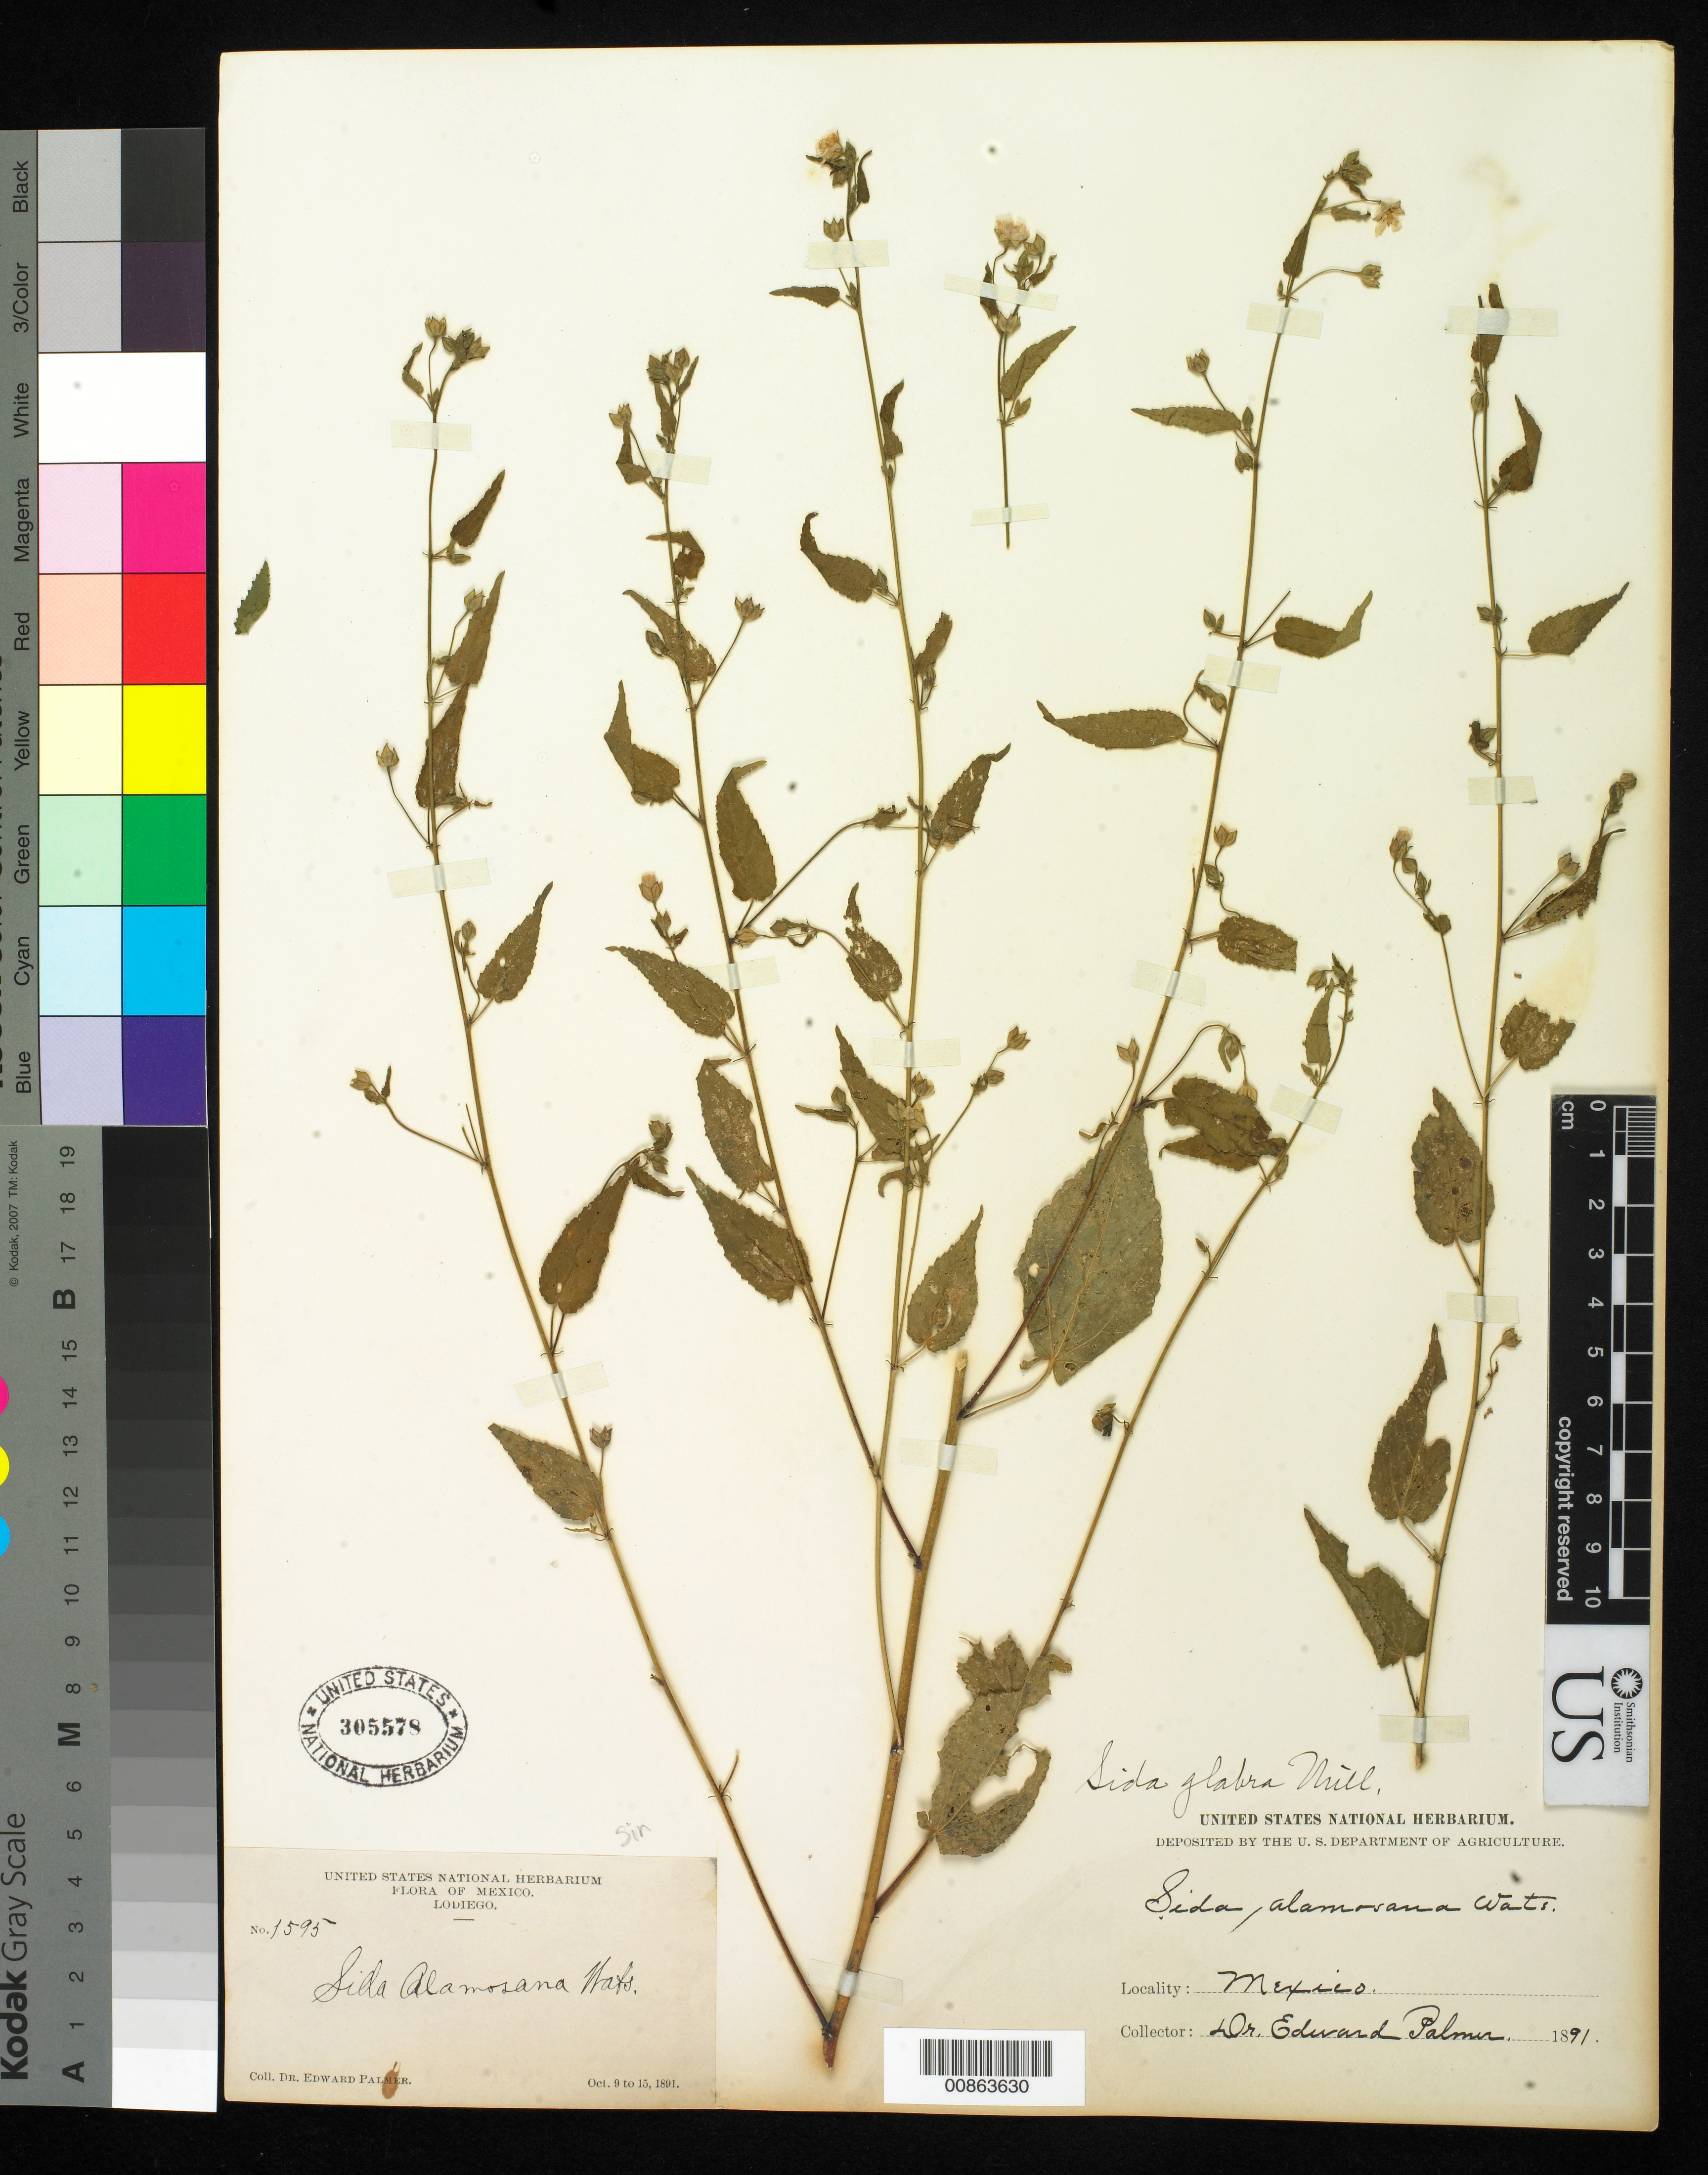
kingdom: Plantae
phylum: Tracheophyta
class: Magnoliopsida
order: Malvales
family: Malvaceae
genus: Sida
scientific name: Sida glabra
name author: Mill.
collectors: E. Palmer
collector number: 1595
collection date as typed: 09 Oct 1891 to 15 Oct 1891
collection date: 1891-10-09/1891-10-15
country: Mexico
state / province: Sinaloa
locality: Lodiego, Sinaloa.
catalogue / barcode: US 305578